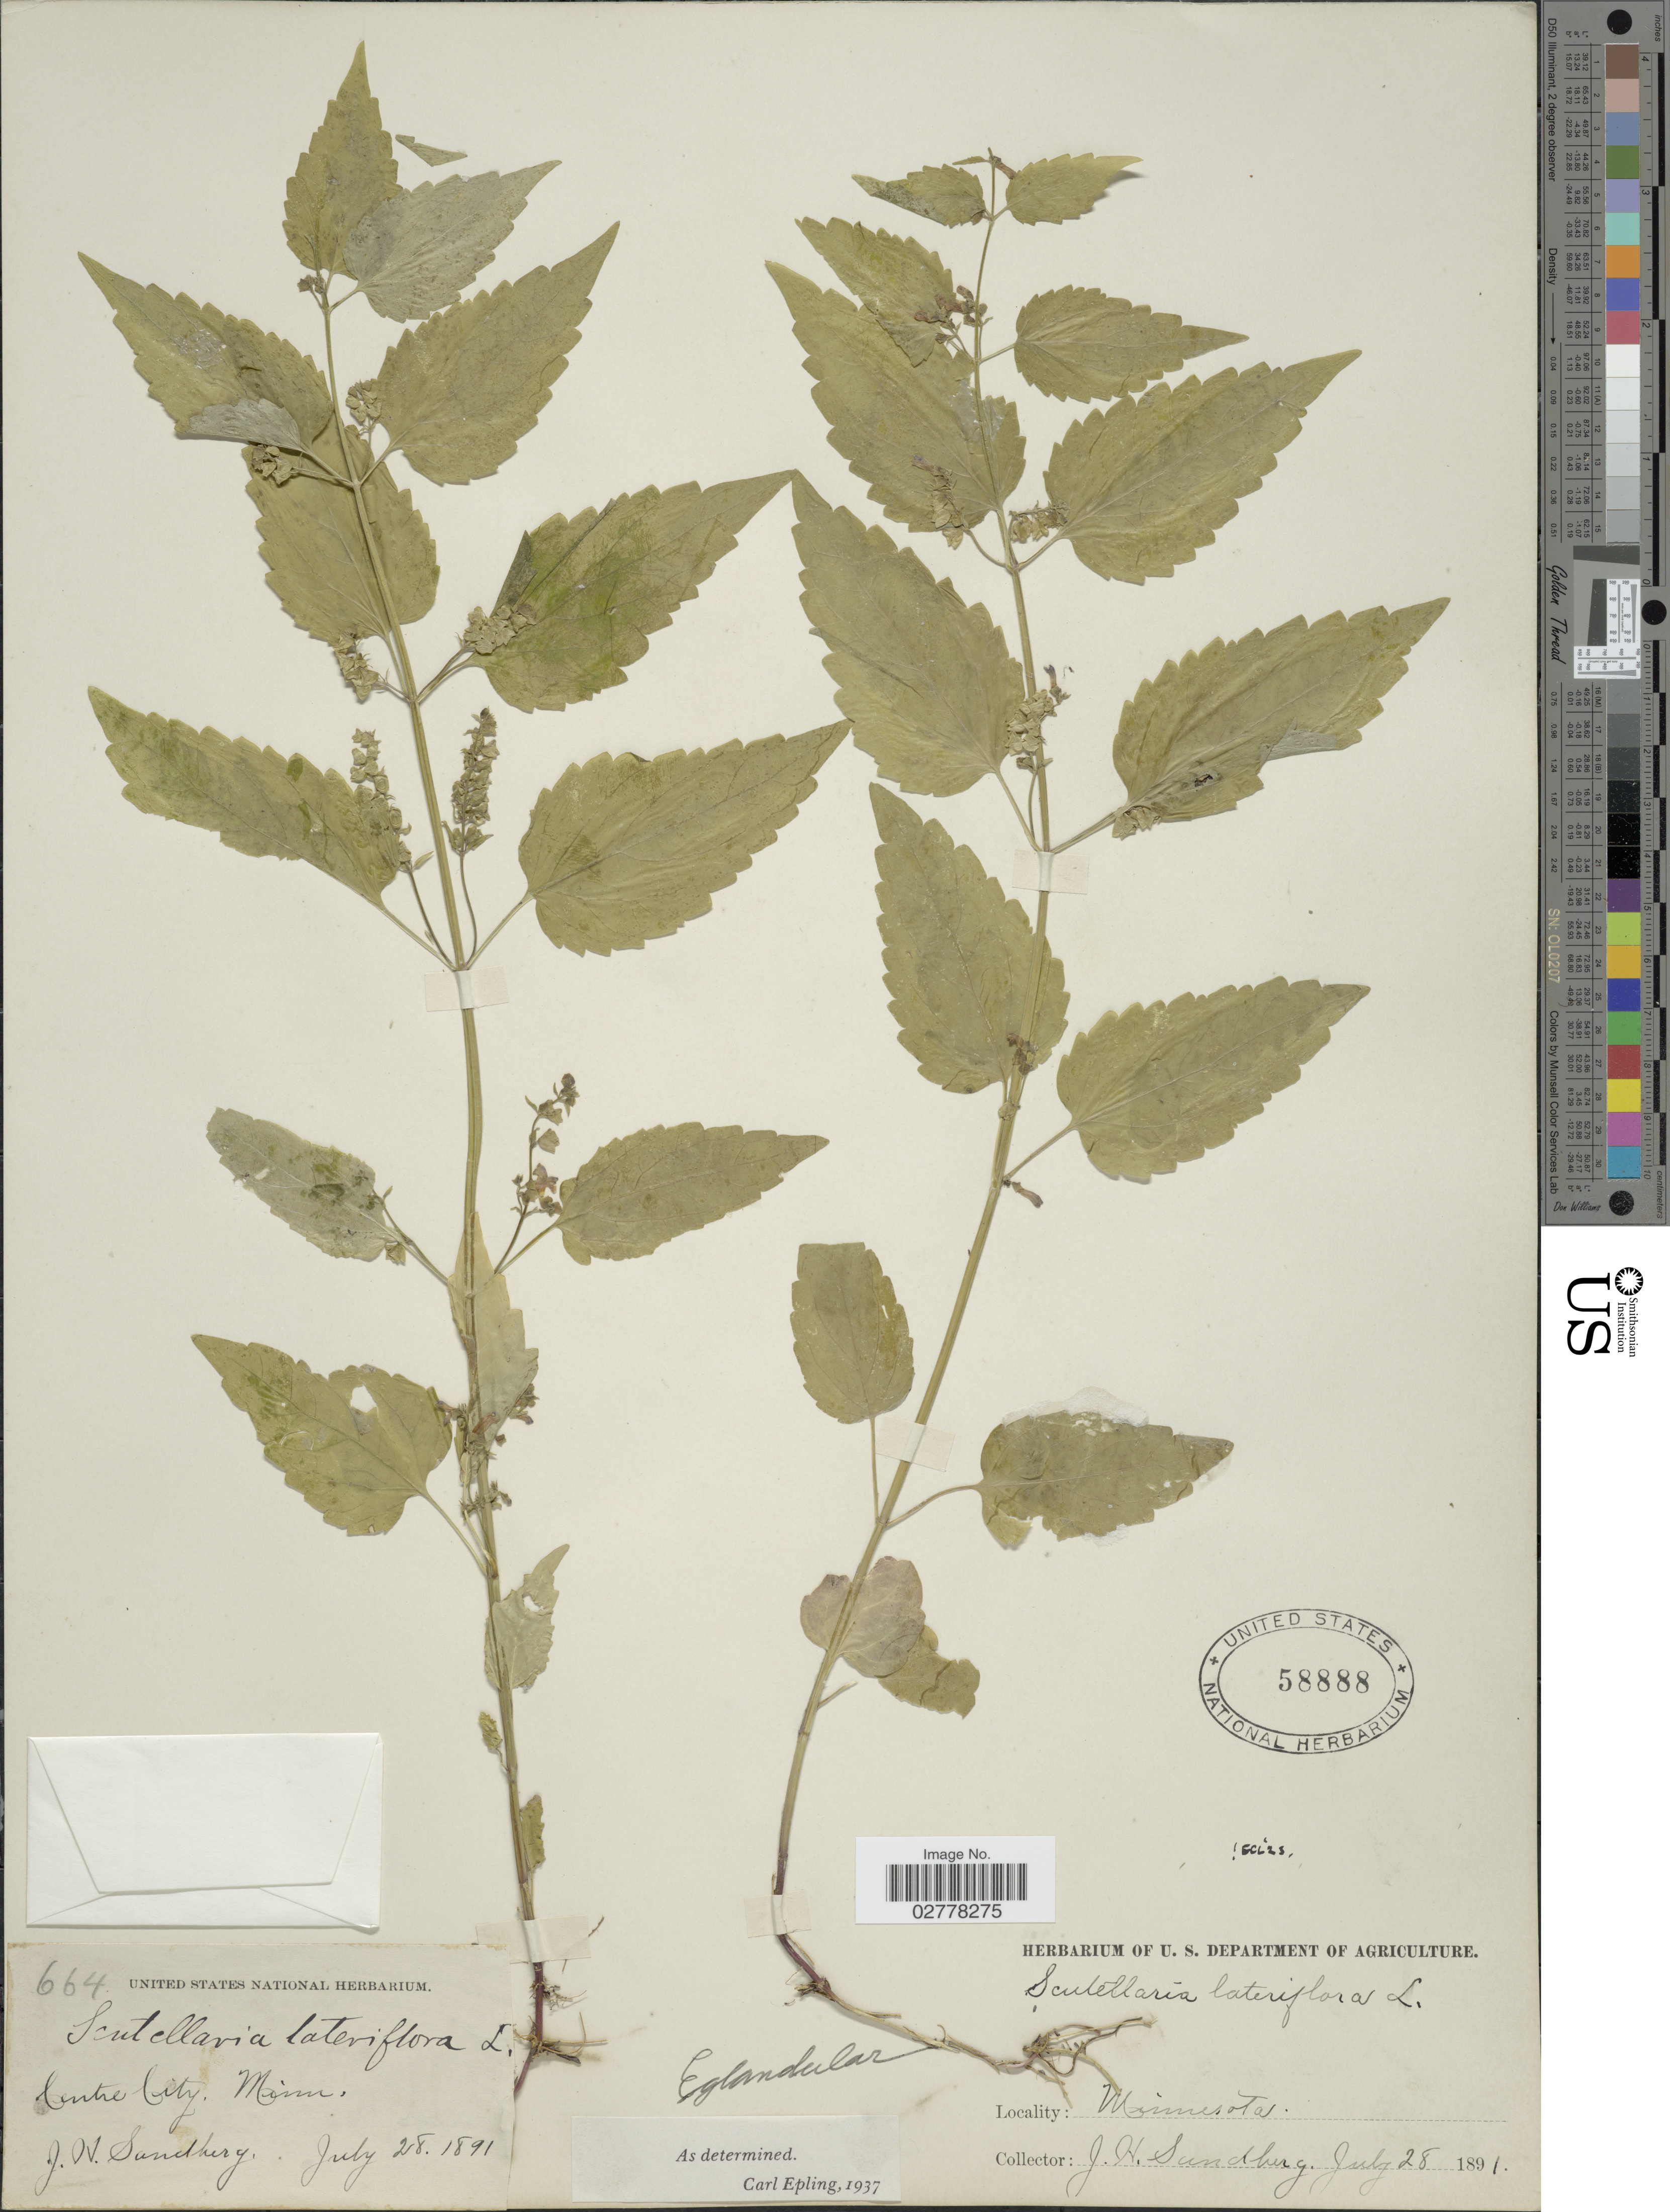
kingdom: Plantae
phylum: Tracheophyta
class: Magnoliopsida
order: Lamiales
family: Lamiaceae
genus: Scutellaria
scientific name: Scutellaria lateriflora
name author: L.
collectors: J. H. Sandberg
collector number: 664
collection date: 1891-07-28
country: United States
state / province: Minnesota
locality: Centre City.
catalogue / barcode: US 58888